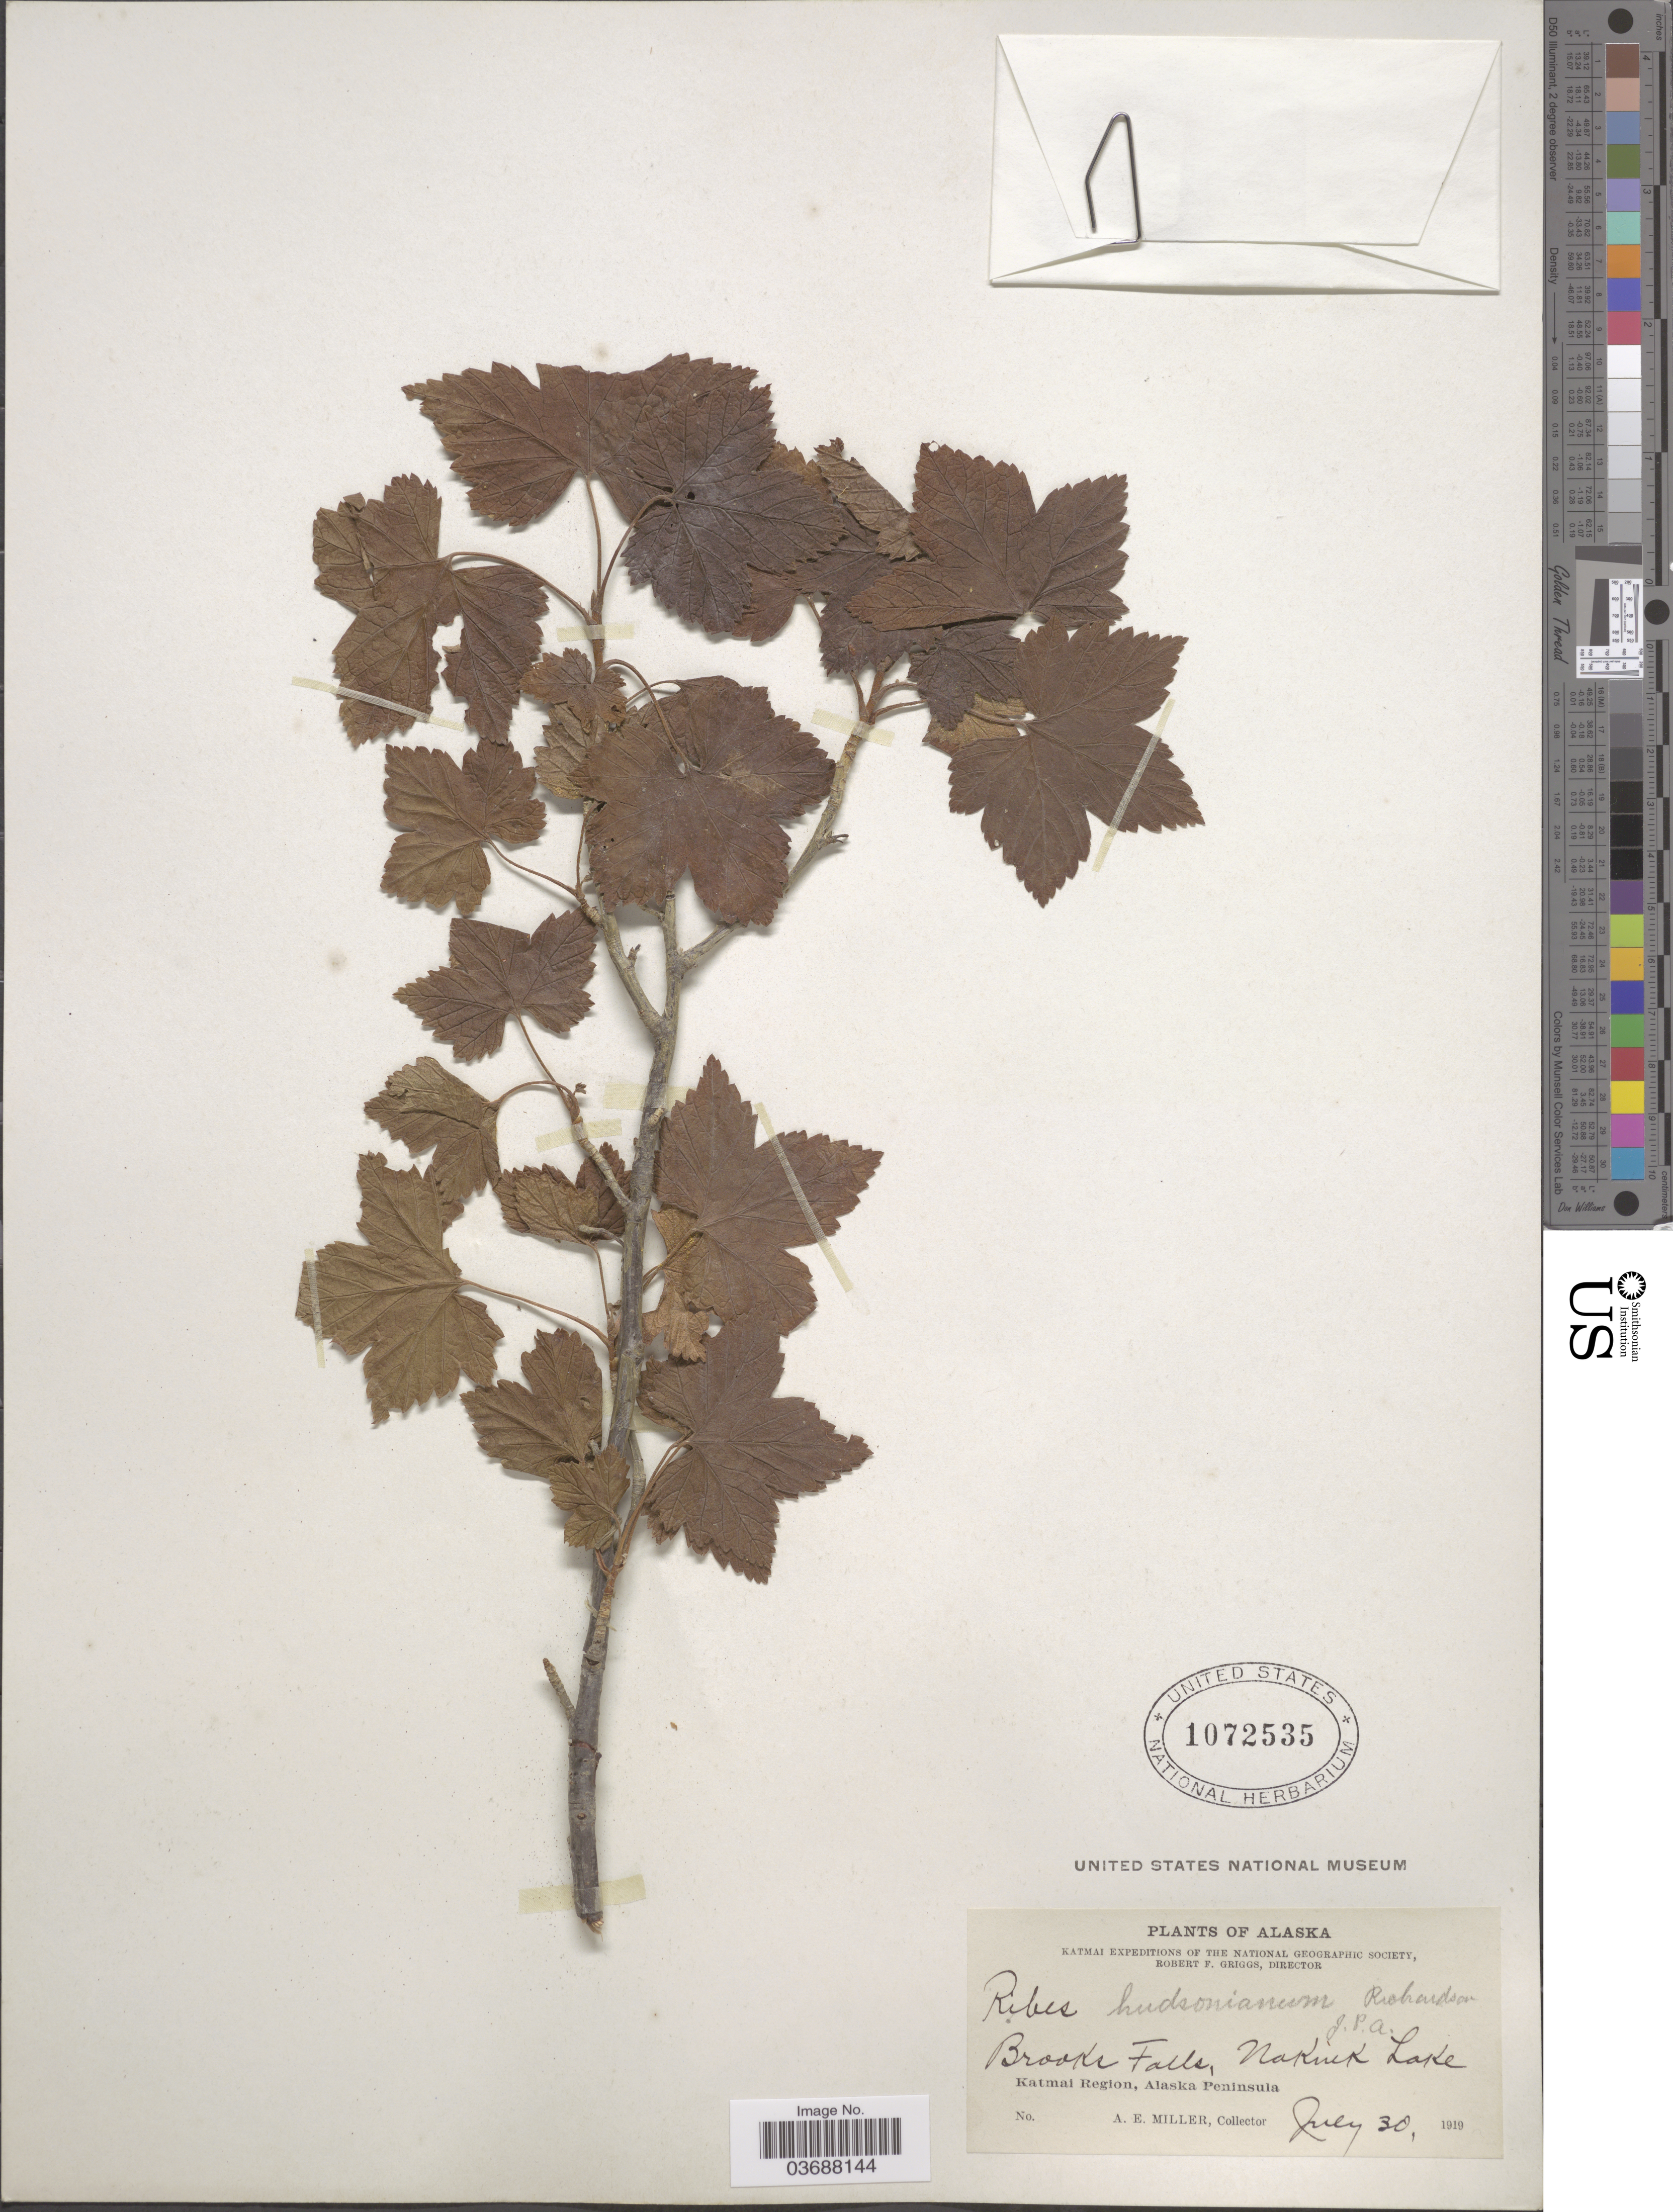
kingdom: Plantae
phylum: Tracheophyta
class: Magnoliopsida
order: Saxifragales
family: Grossulariaceae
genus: Ribes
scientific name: Ribes laxiflorum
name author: Pursh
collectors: A. E. Miller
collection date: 1919-07-30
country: United States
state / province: Alaska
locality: Brooks Falls, Naknek Lake. Katmai Region, Alaska Peninsula.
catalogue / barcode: US 1072535